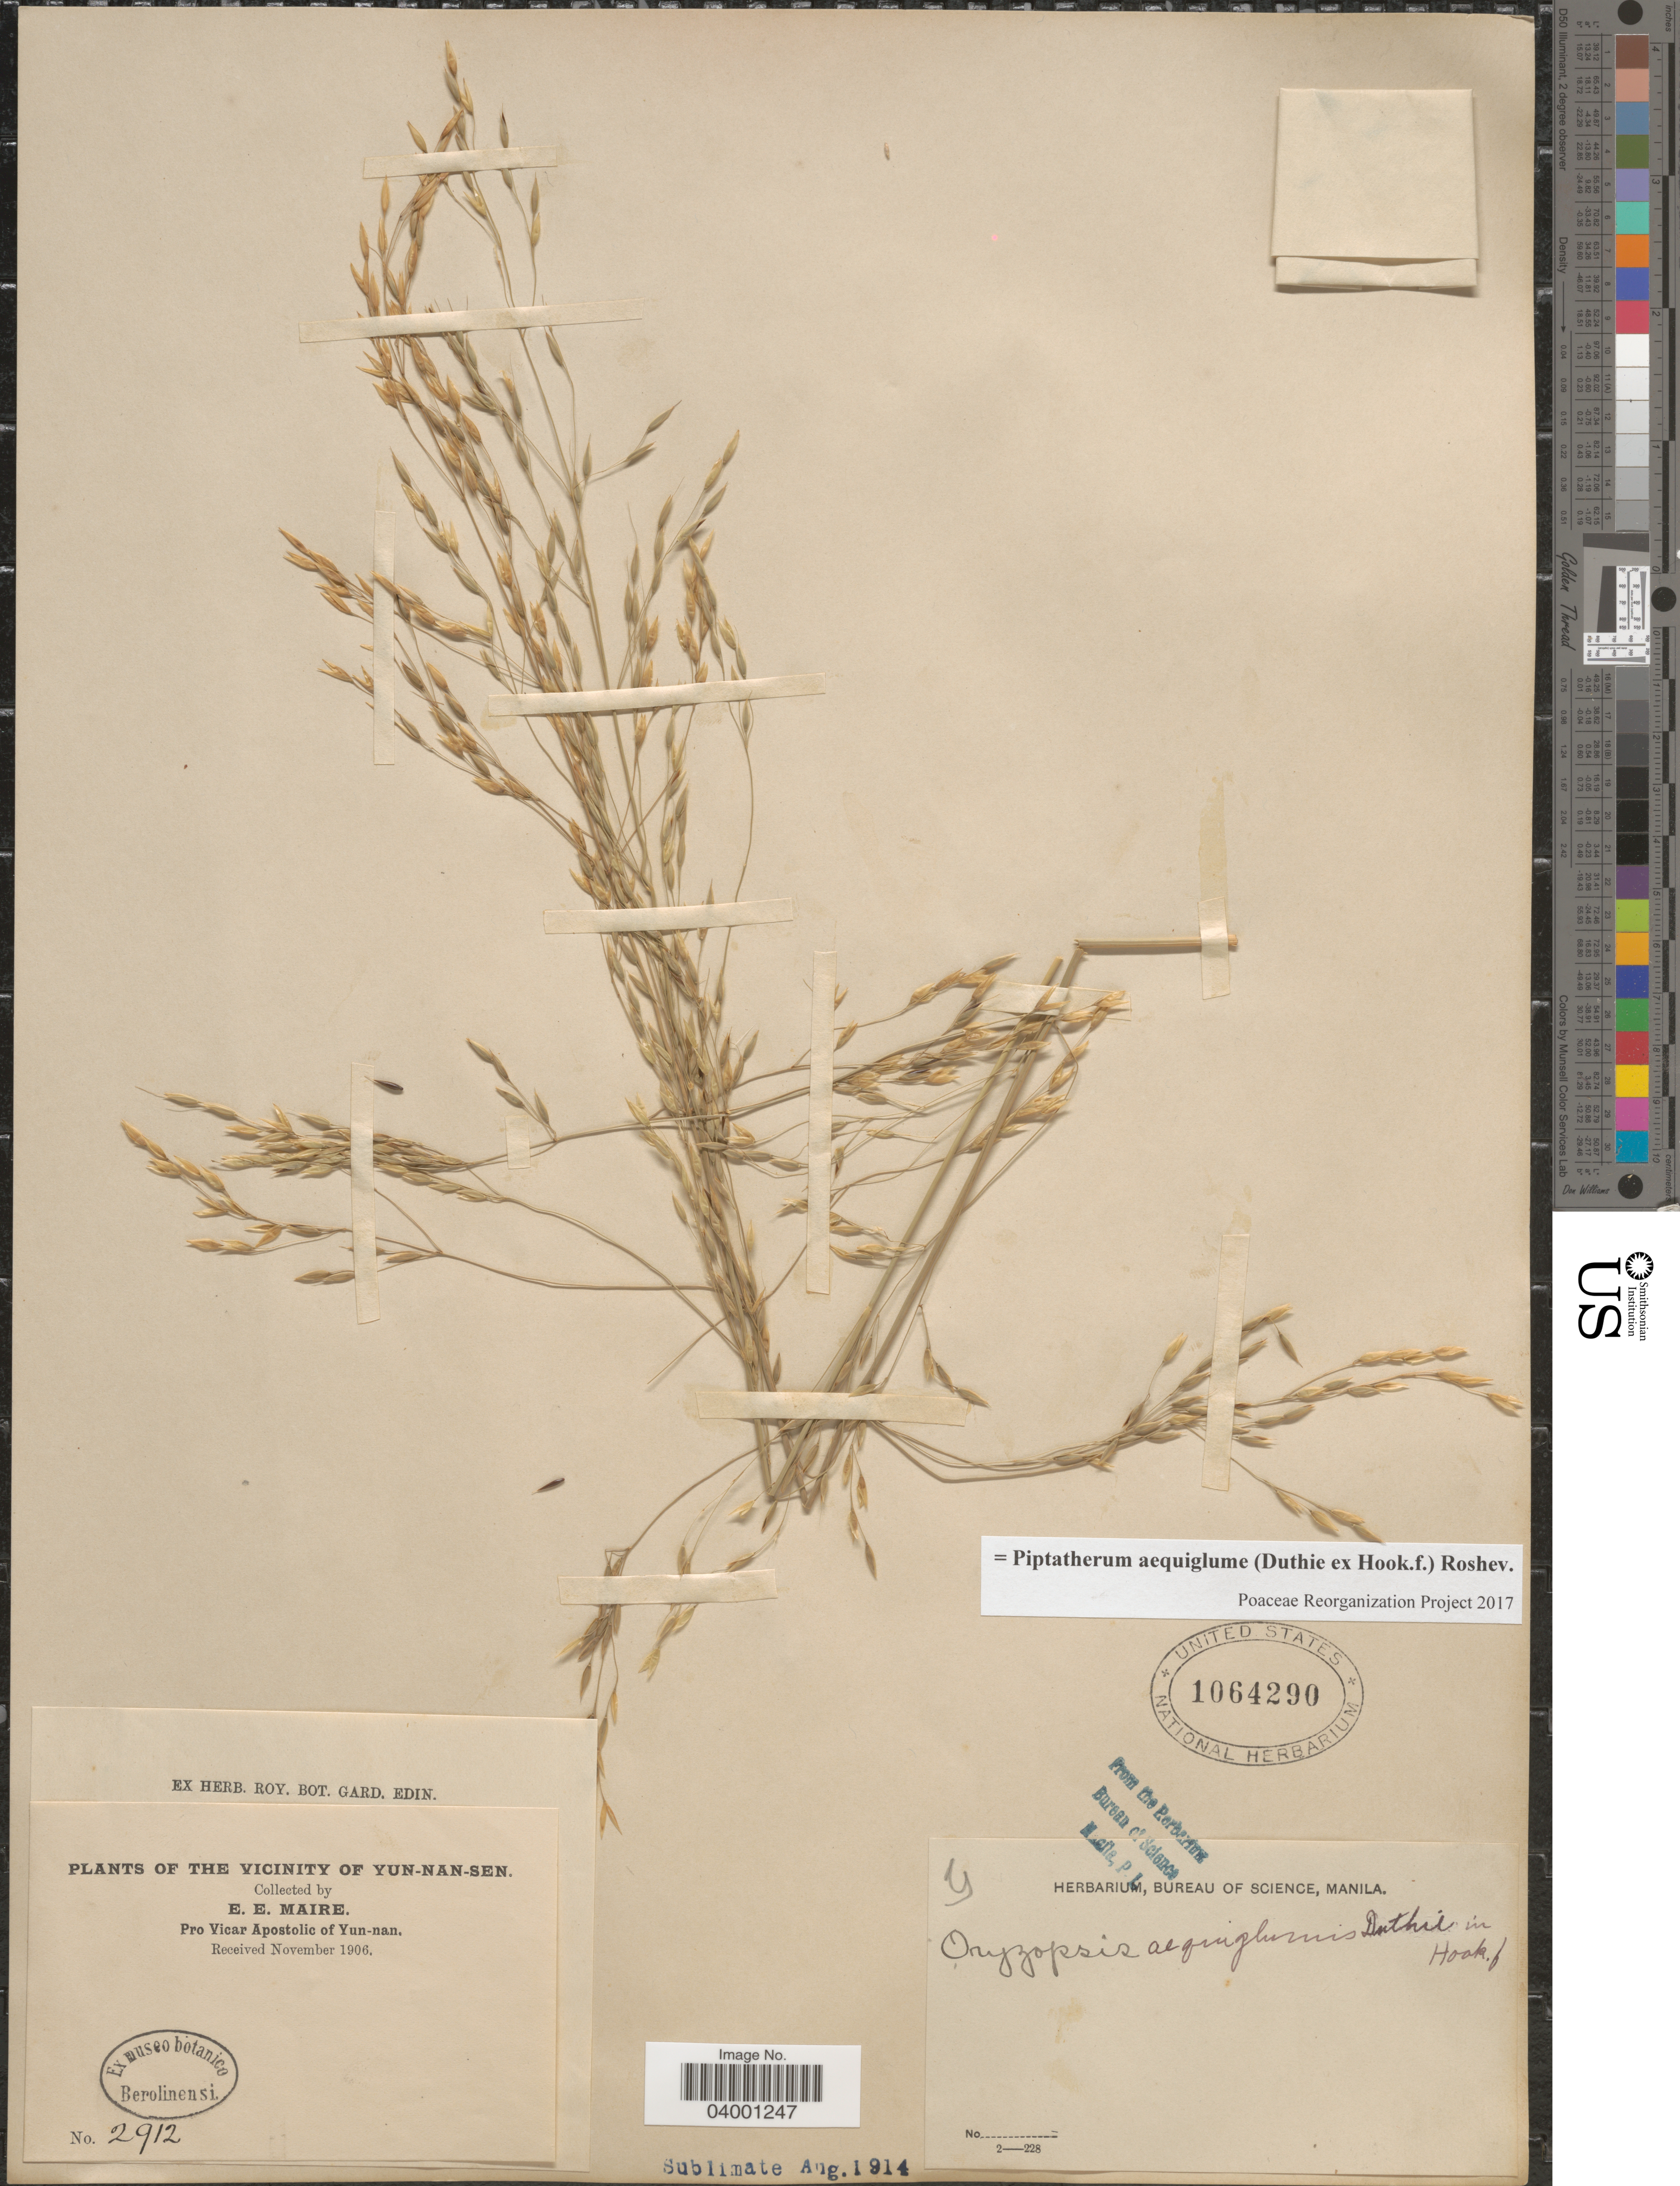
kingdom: Plantae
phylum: Tracheophyta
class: Liliopsida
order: Poales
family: Poaceae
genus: Piptatherum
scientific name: Piptatherum aequiglume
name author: (Duthie ex Hook. f.) Roshev.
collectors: E. E. Maire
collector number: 2912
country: China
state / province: Yunnan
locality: The Vicinity of Yun-Nan-Sen.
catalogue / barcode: US 1064290